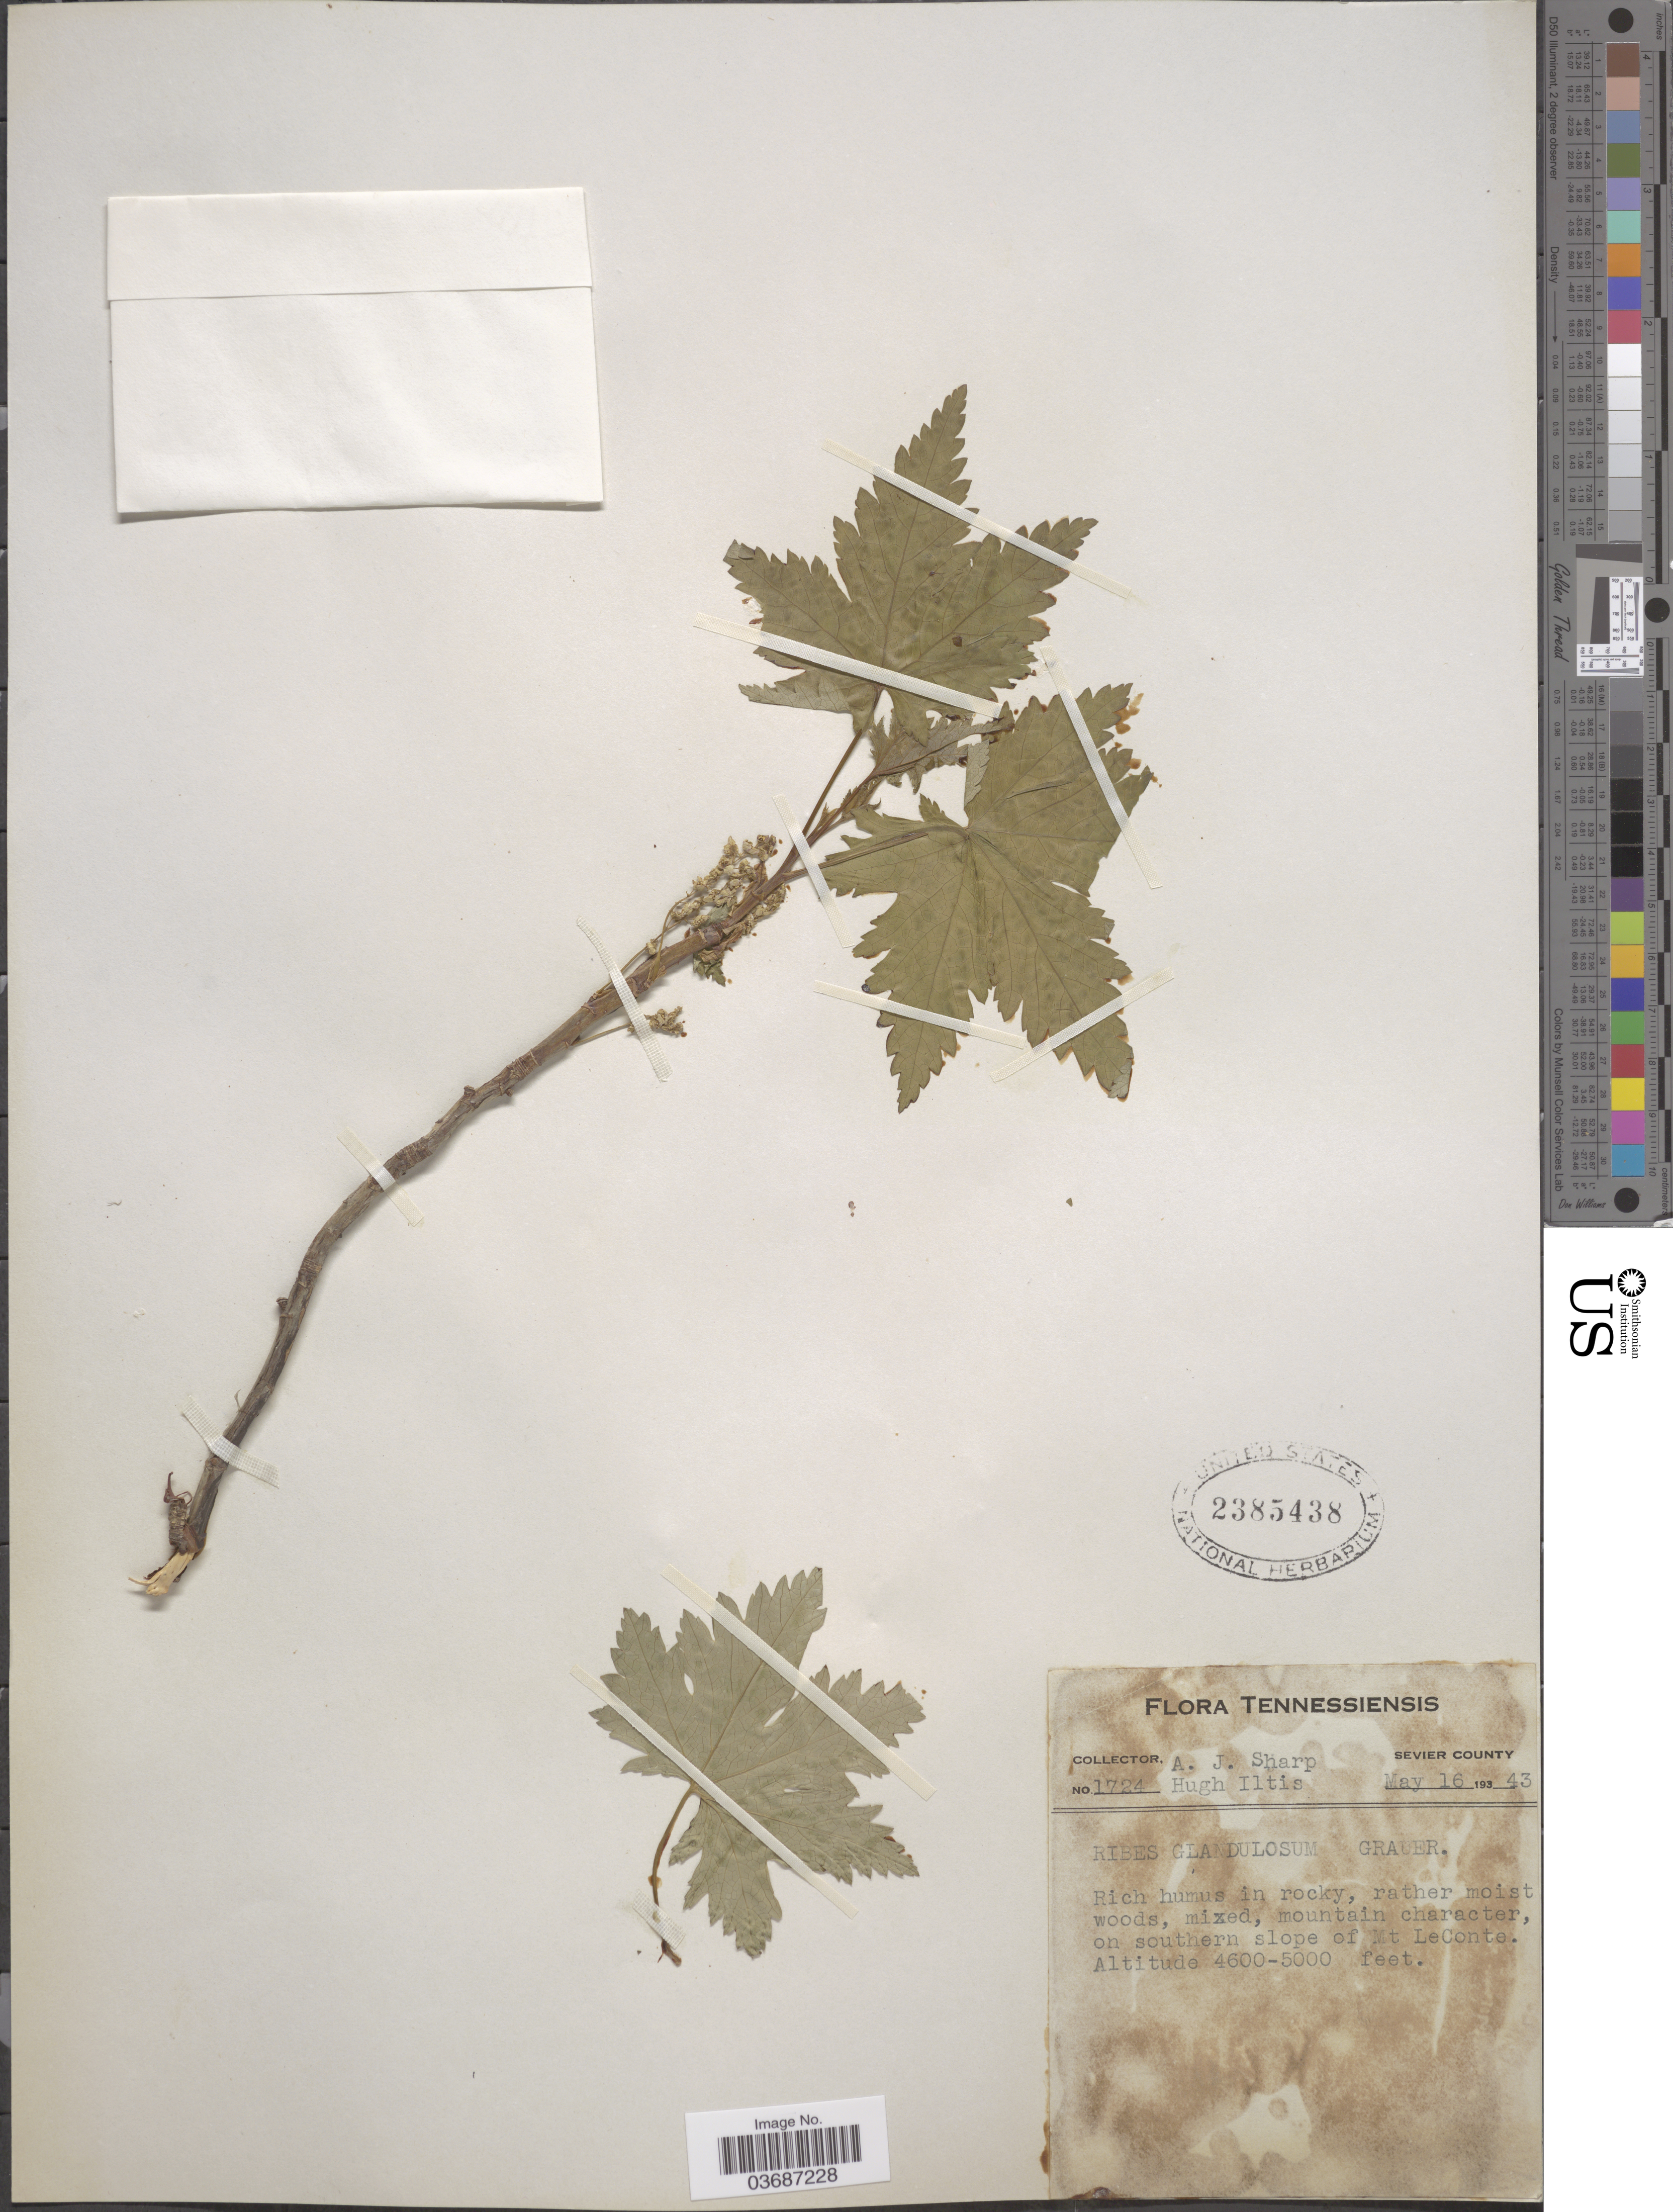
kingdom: Plantae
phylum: Tracheophyta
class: Magnoliopsida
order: Saxifragales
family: Grossulariaceae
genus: Ribes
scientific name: Ribes glandulosum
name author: Ruiz & Pav.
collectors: A. J. Sharp & H. H. Iltis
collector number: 1724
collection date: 1943-05-16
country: United States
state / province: Tennessee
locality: Sevier County. Rich humus in rocky, rather moist woods, mixed, mountain character, on southern slope of Mt LeConte.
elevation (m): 1402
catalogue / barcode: US 2385438